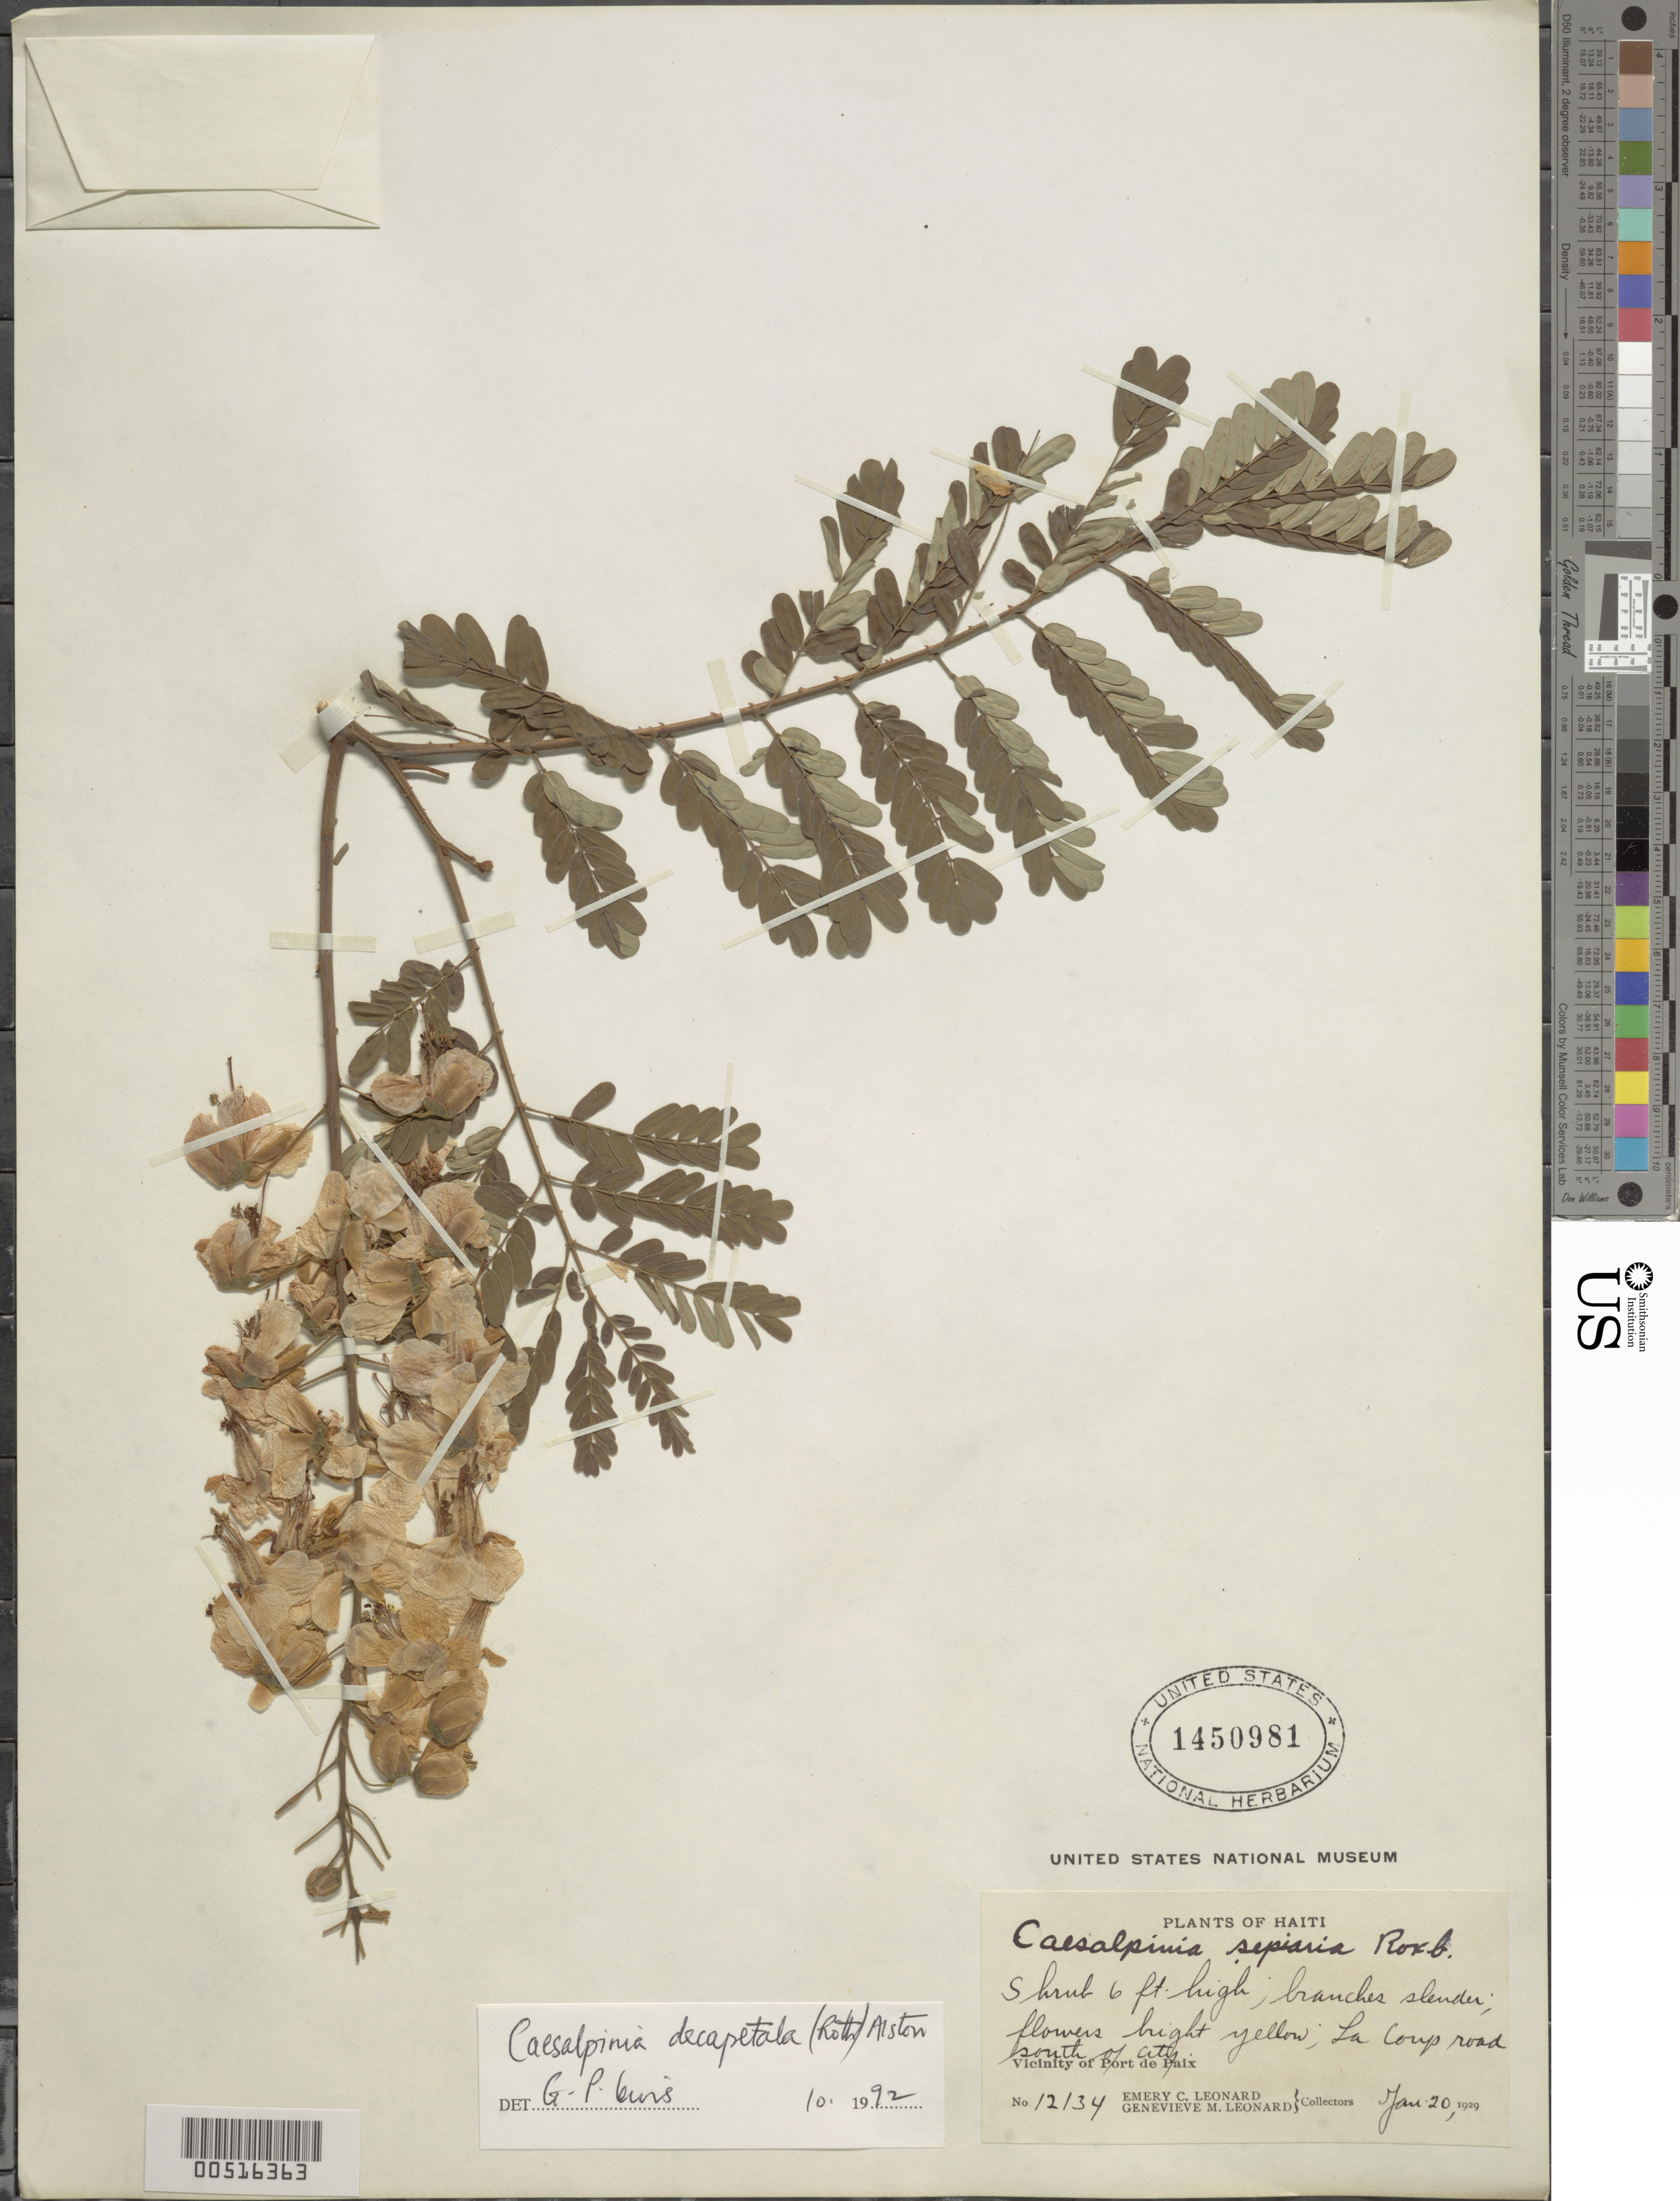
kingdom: Plantae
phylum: Tracheophyta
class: Magnoliopsida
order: Fabales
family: Fabaceae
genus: Biancaea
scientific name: Biancaea decapetala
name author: (Roth) O. Deg.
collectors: E. C. Leonard & G. M. Leonard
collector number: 12134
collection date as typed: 20 Jan 1929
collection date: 1929-01-20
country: Haiti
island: Hispaniola Island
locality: La coup, port de paix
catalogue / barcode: US 1450981